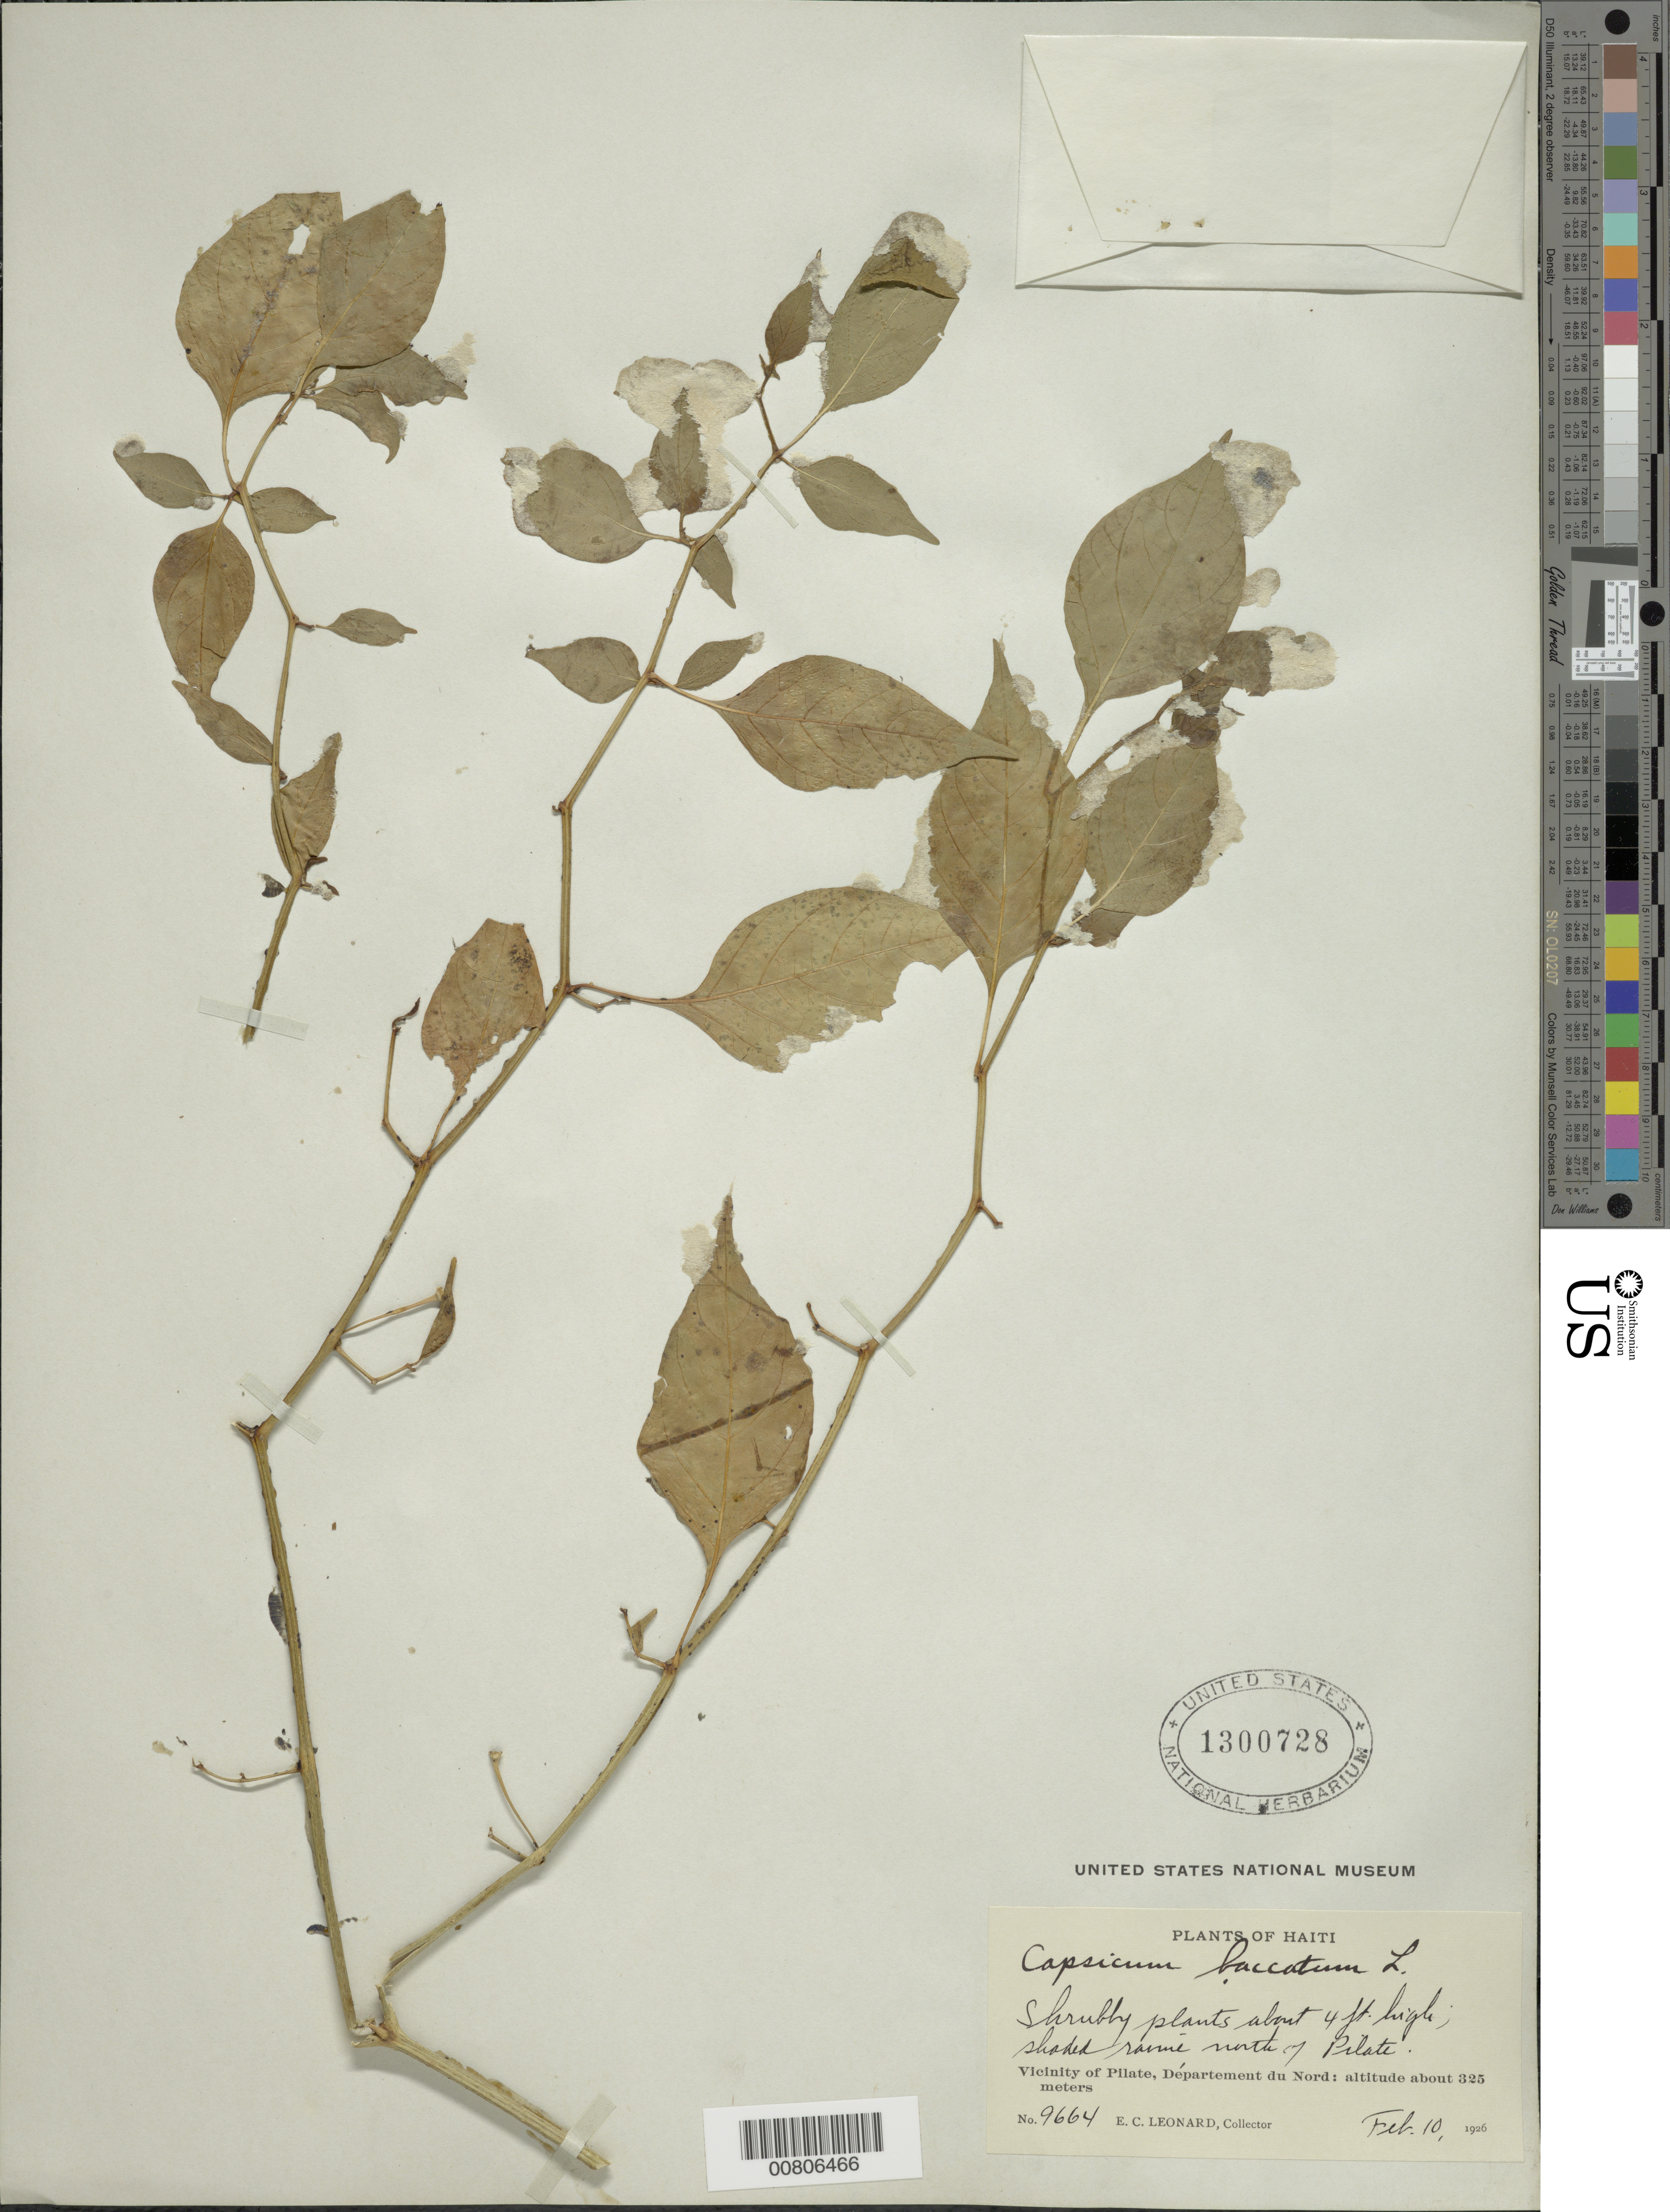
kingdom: Plantae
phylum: Tracheophyta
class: Magnoliopsida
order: Solanales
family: Solanaceae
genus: Capsicum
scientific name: Capsicum frutescens var. baccatum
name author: (L.) Irish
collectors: E. C. Leonard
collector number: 9664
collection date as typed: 10 Feb 1926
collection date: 1926-02-10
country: Haiti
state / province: Nord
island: Hispaniola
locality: Vicinity of Pilate, N of city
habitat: Shaded ravine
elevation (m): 325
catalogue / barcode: US 1300728